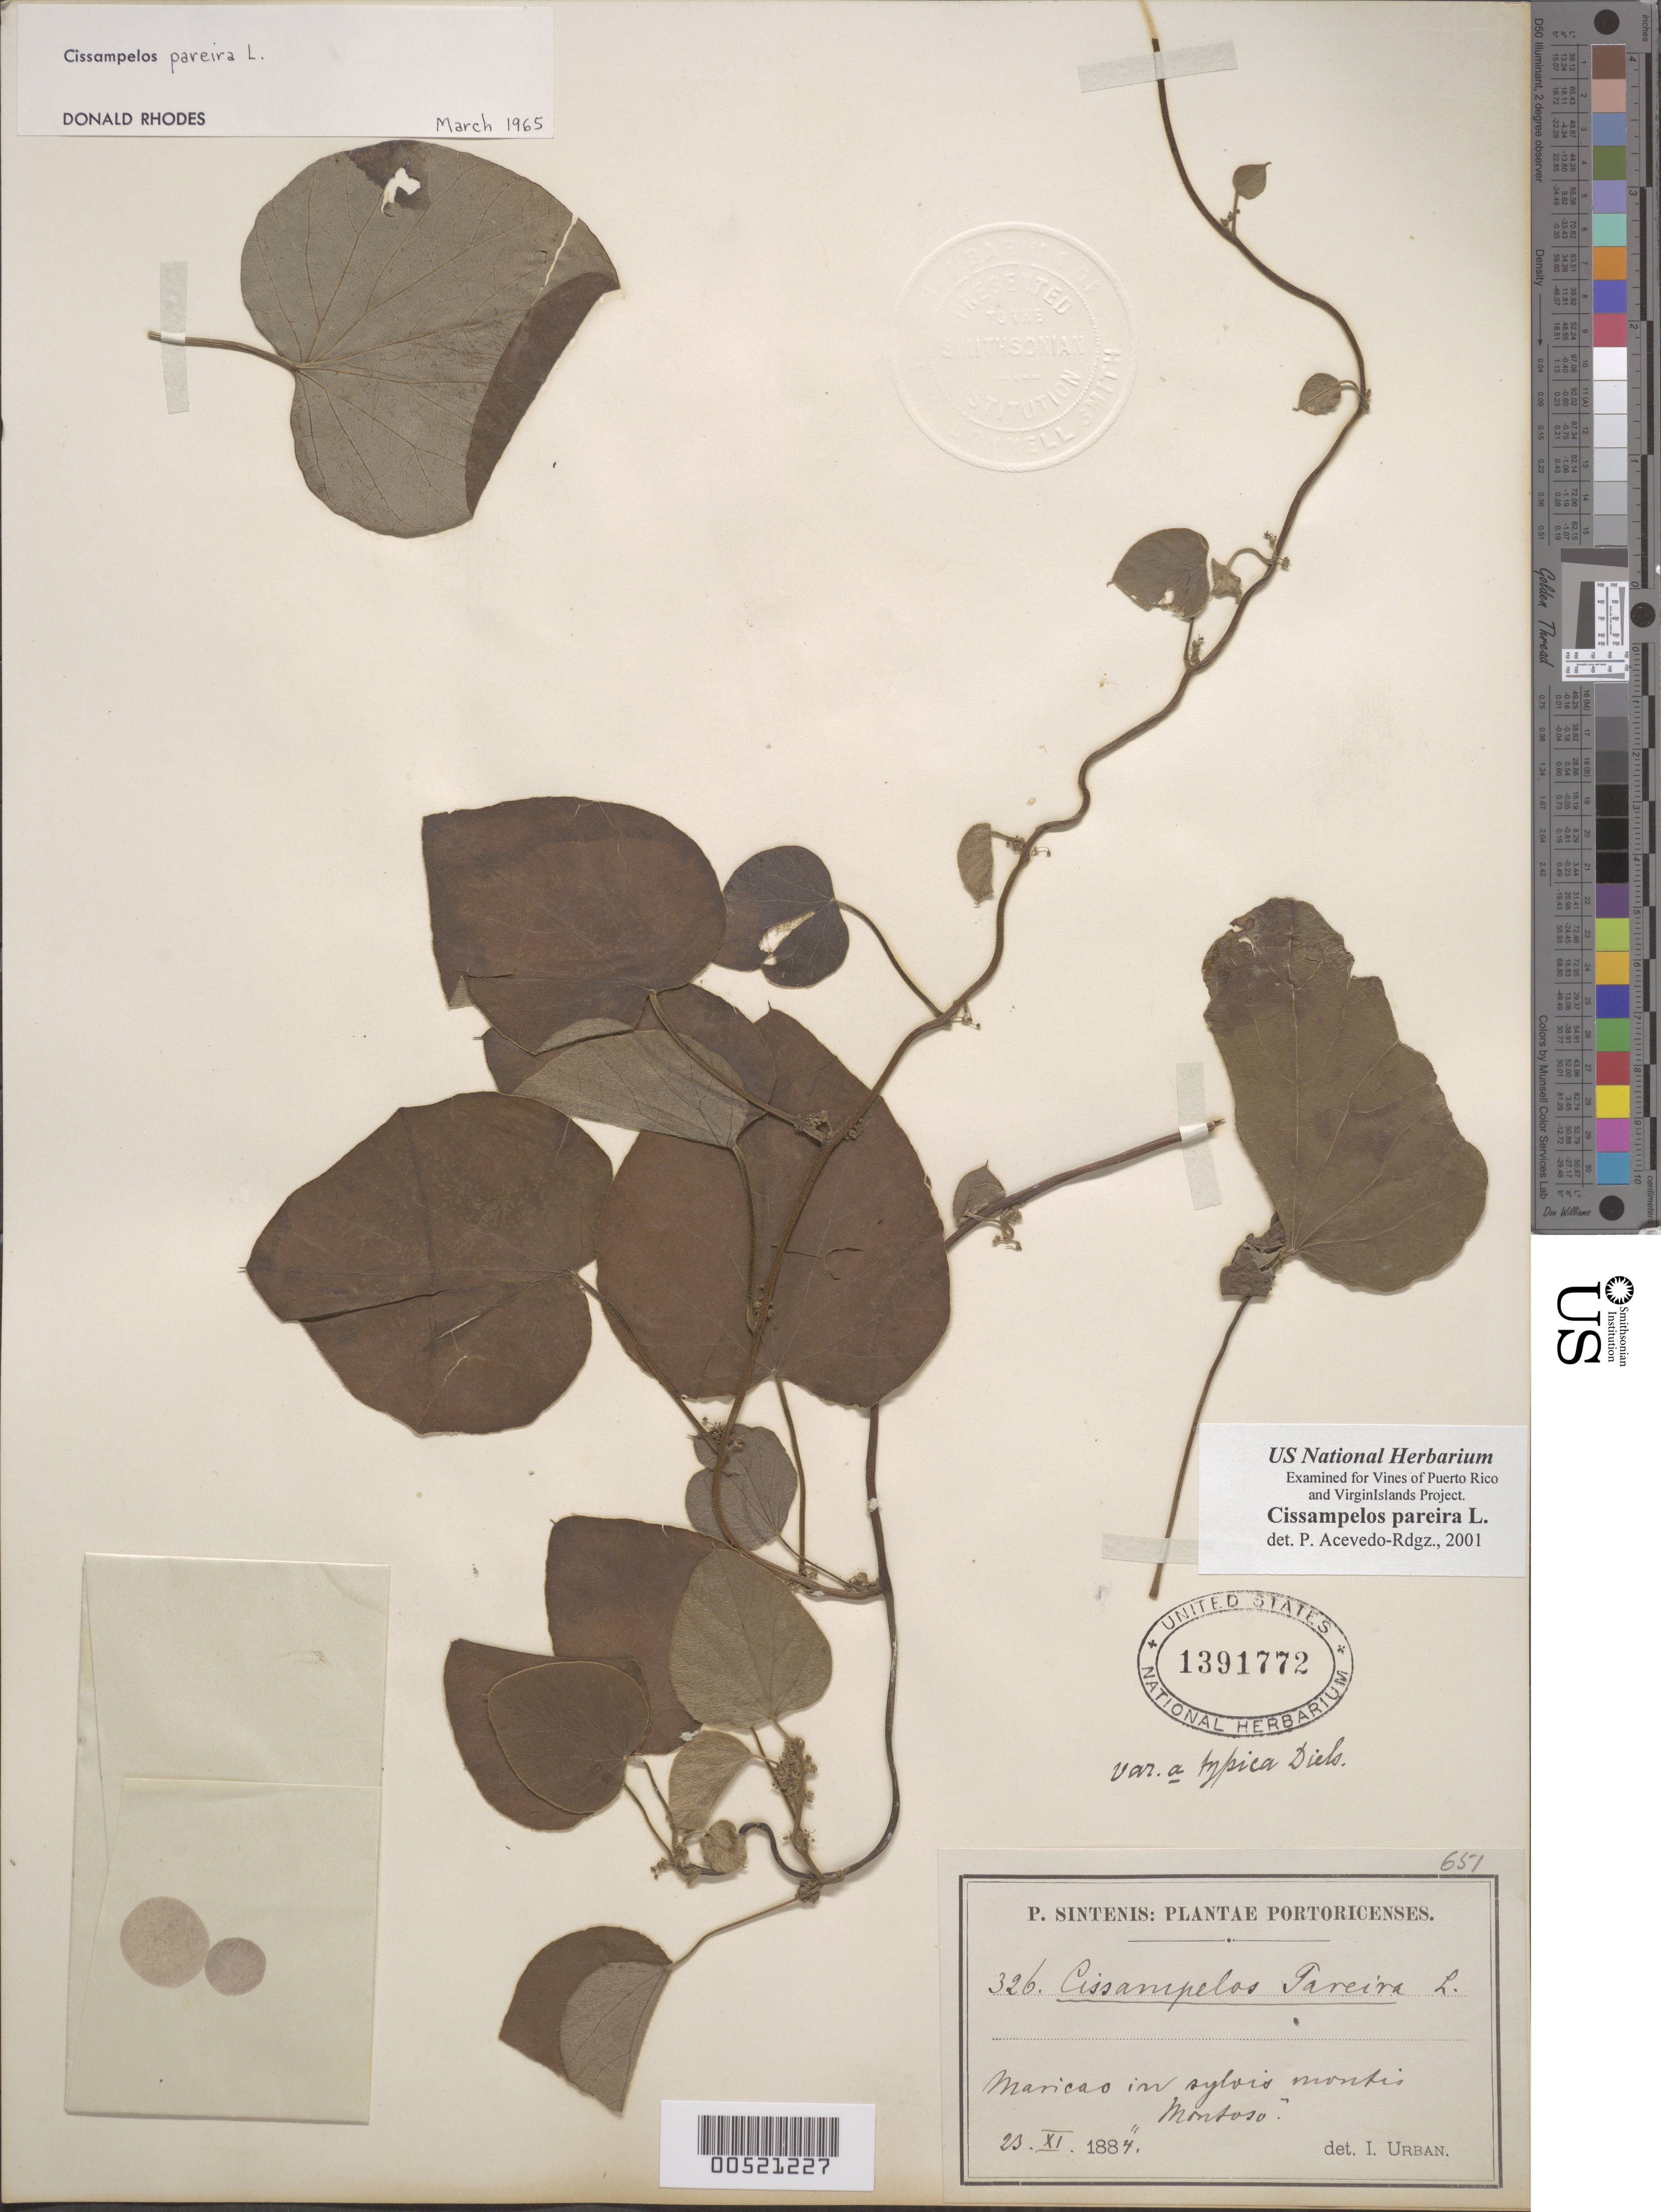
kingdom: Plantae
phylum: Tracheophyta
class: Magnoliopsida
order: Ranunculales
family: Menispermaceae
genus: Cissampelos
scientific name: Cissampelos pareira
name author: L.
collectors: P. Sintenis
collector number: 326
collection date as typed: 23 Nov 1884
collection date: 1884-11-23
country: Puerto Rico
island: Greater Antilles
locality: Maricao. In sylvis montis "Montoso".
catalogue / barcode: US 1301772